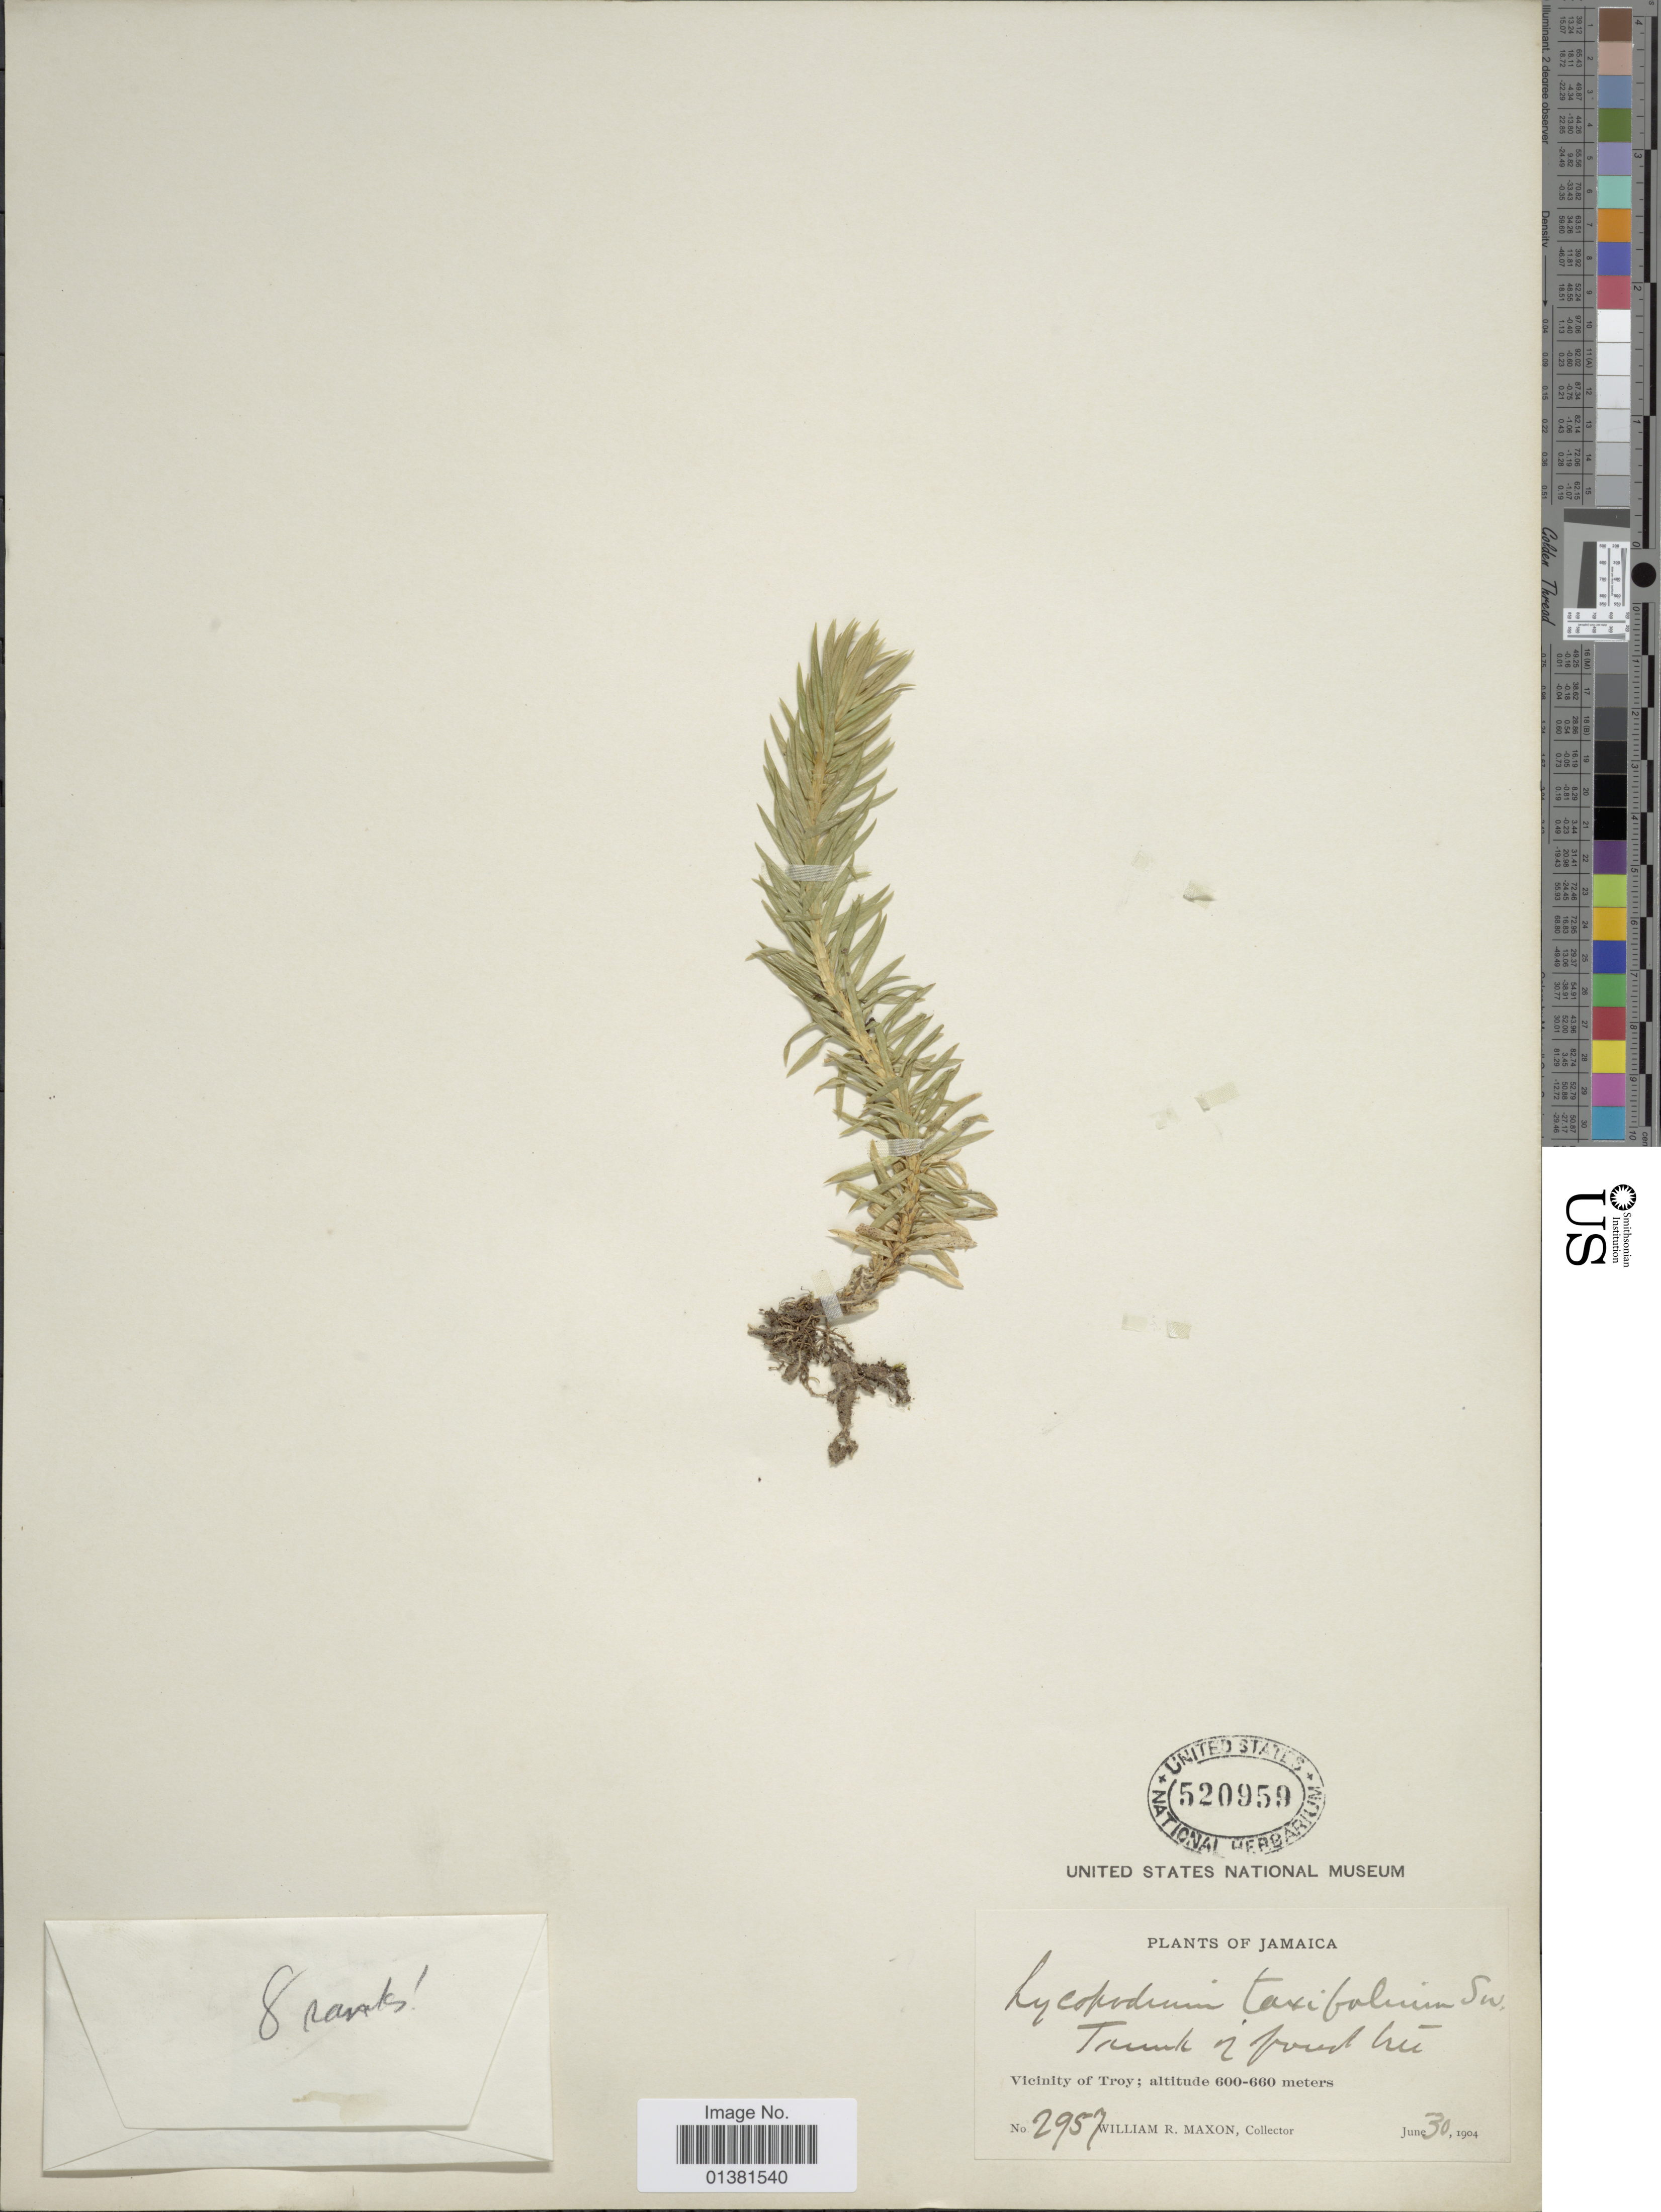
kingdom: Plantae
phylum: Tracheophyta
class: Lycopodiopsida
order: Lycopodiales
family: Lycopodiaceae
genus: Phlegmariurus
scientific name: Phlegmariurus taxifolius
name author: (Sw.) Á. Löve & D. Löve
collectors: W. R. Maxon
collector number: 2957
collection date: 1904-06-30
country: Jamaica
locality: Vicinity of Troy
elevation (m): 600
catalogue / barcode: US 520959